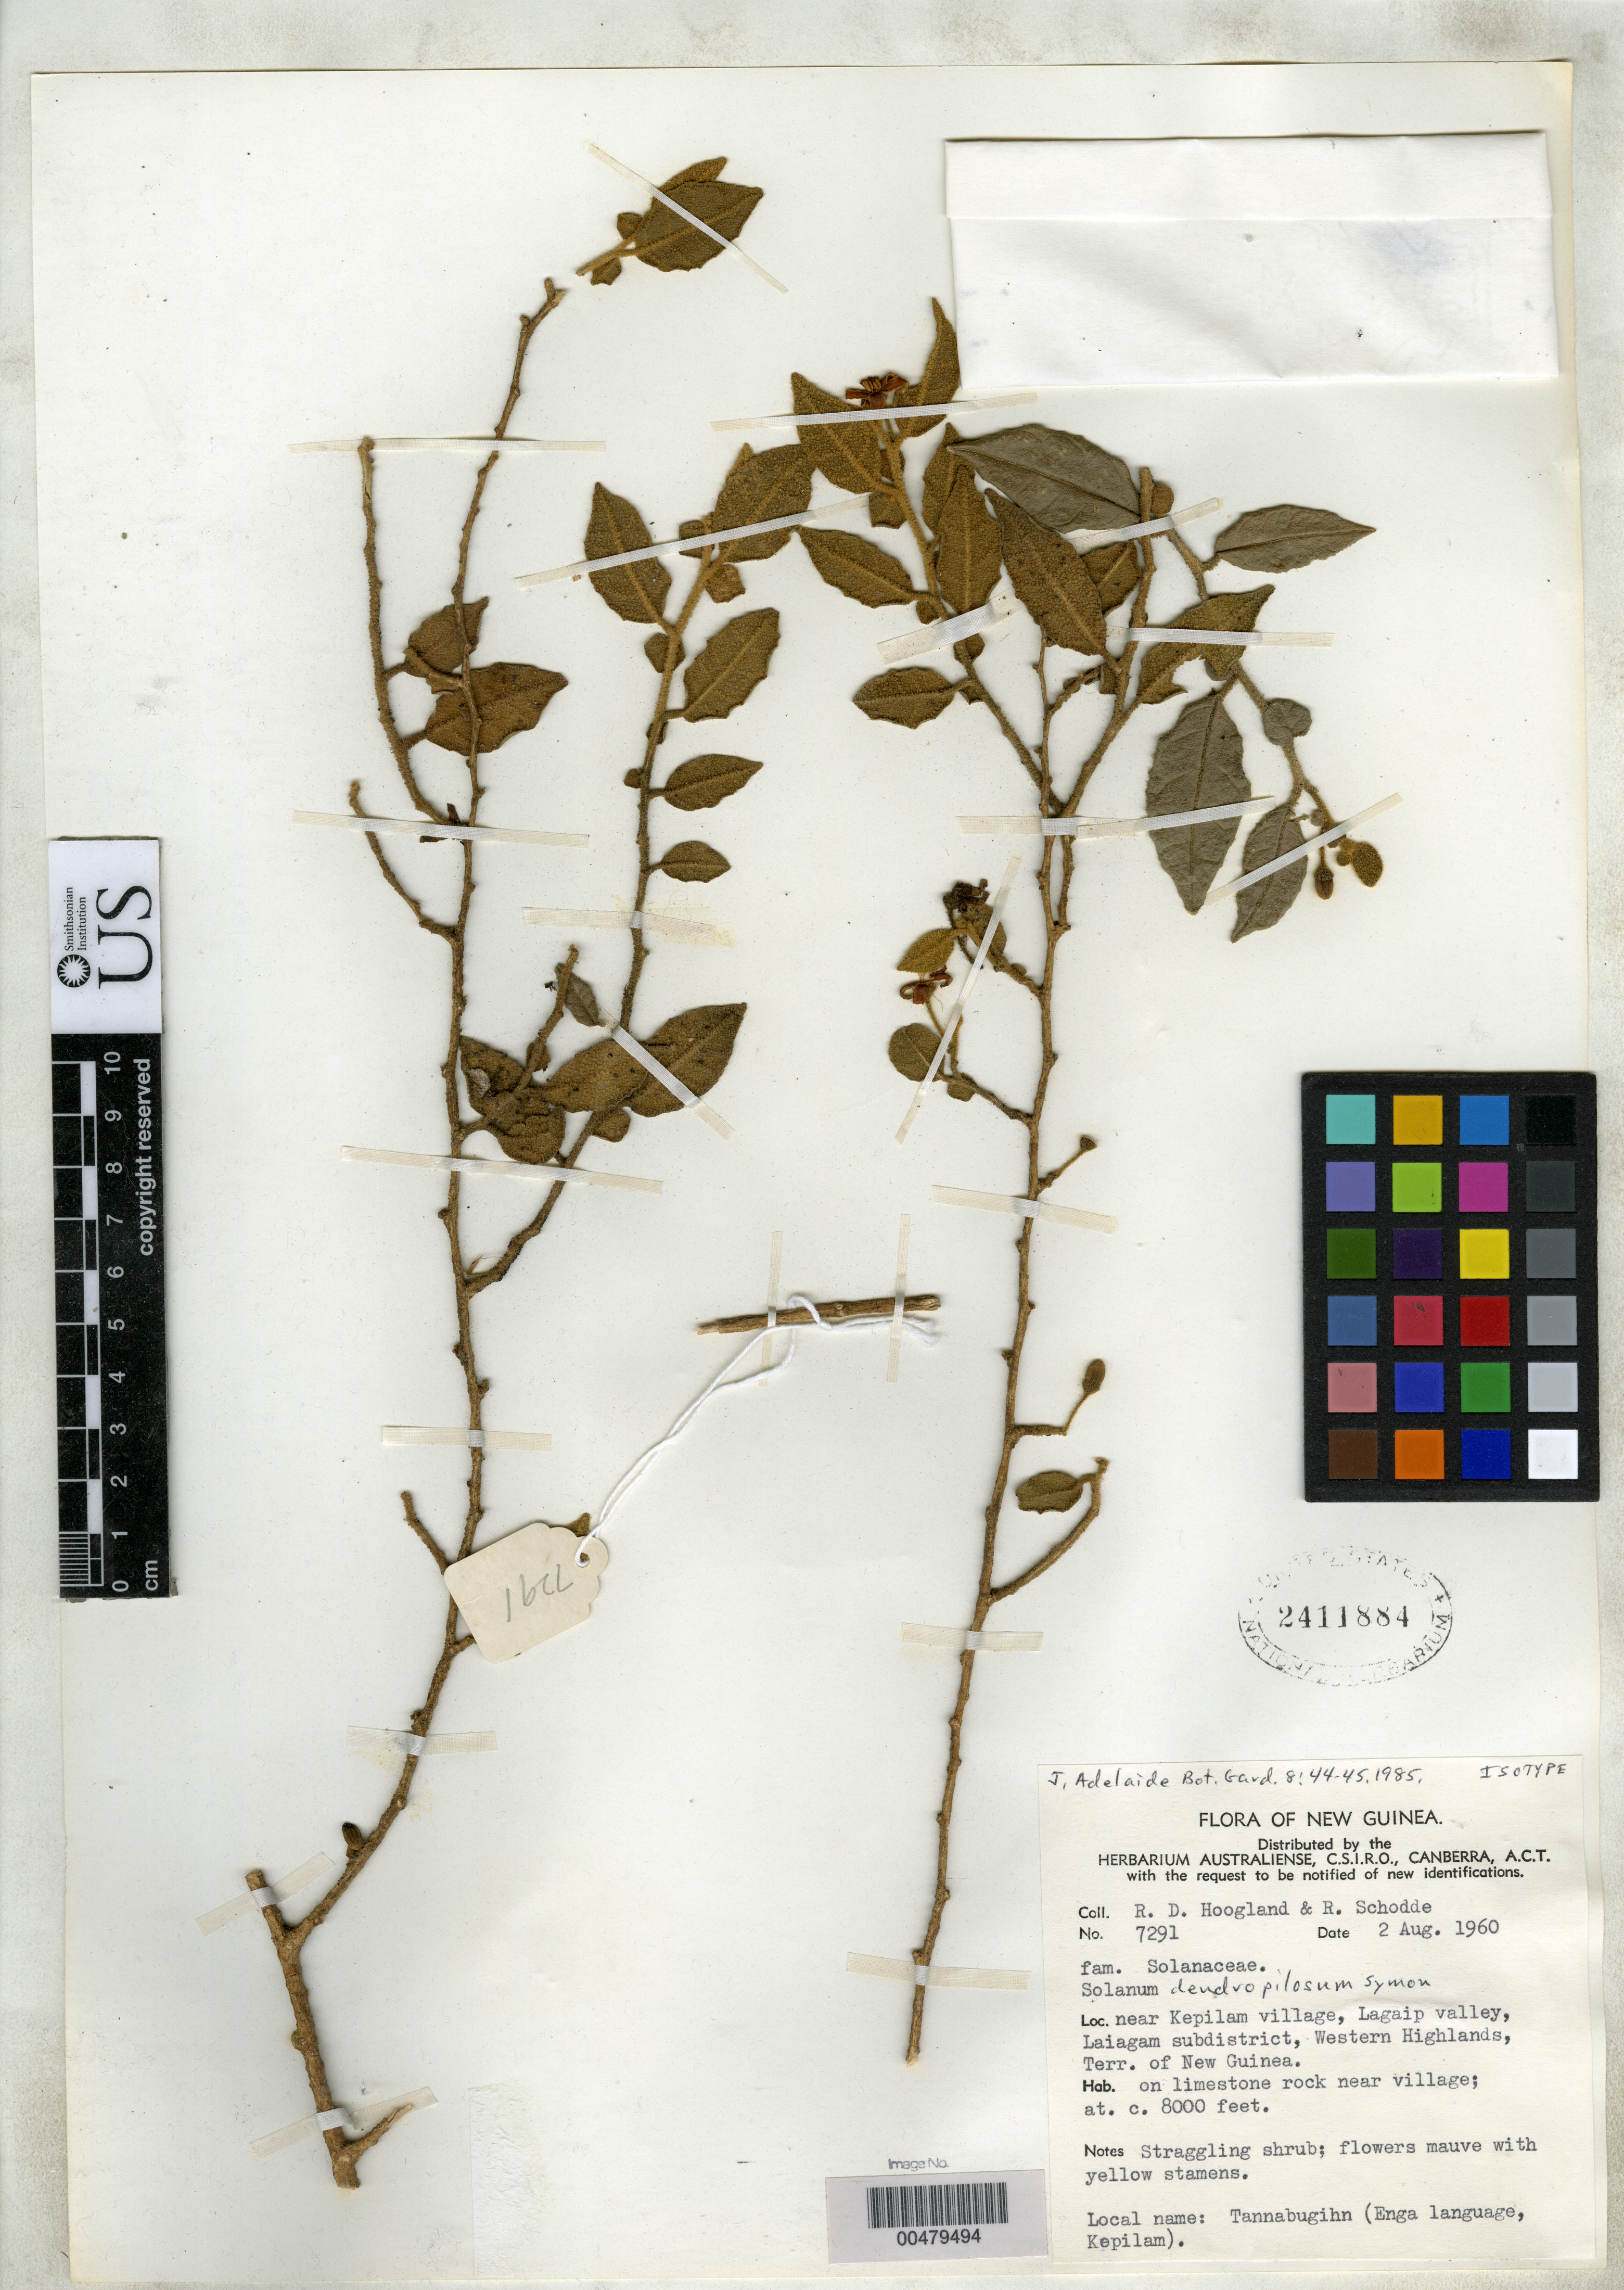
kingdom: Plantae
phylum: Tracheophyta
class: Magnoliopsida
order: Solanales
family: Solanaceae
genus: Solanum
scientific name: Solanum dendropilosum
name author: Symon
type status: Isotype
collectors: R. D. Hoogland & R. Schodde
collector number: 7291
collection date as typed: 02 Aug 1960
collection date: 1960-08-02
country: Papua New Guinea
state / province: Enga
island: New Guinea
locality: Laiagam subdist., near Kepilam village, Lagaip Valley.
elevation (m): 2438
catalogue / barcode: US 2411884